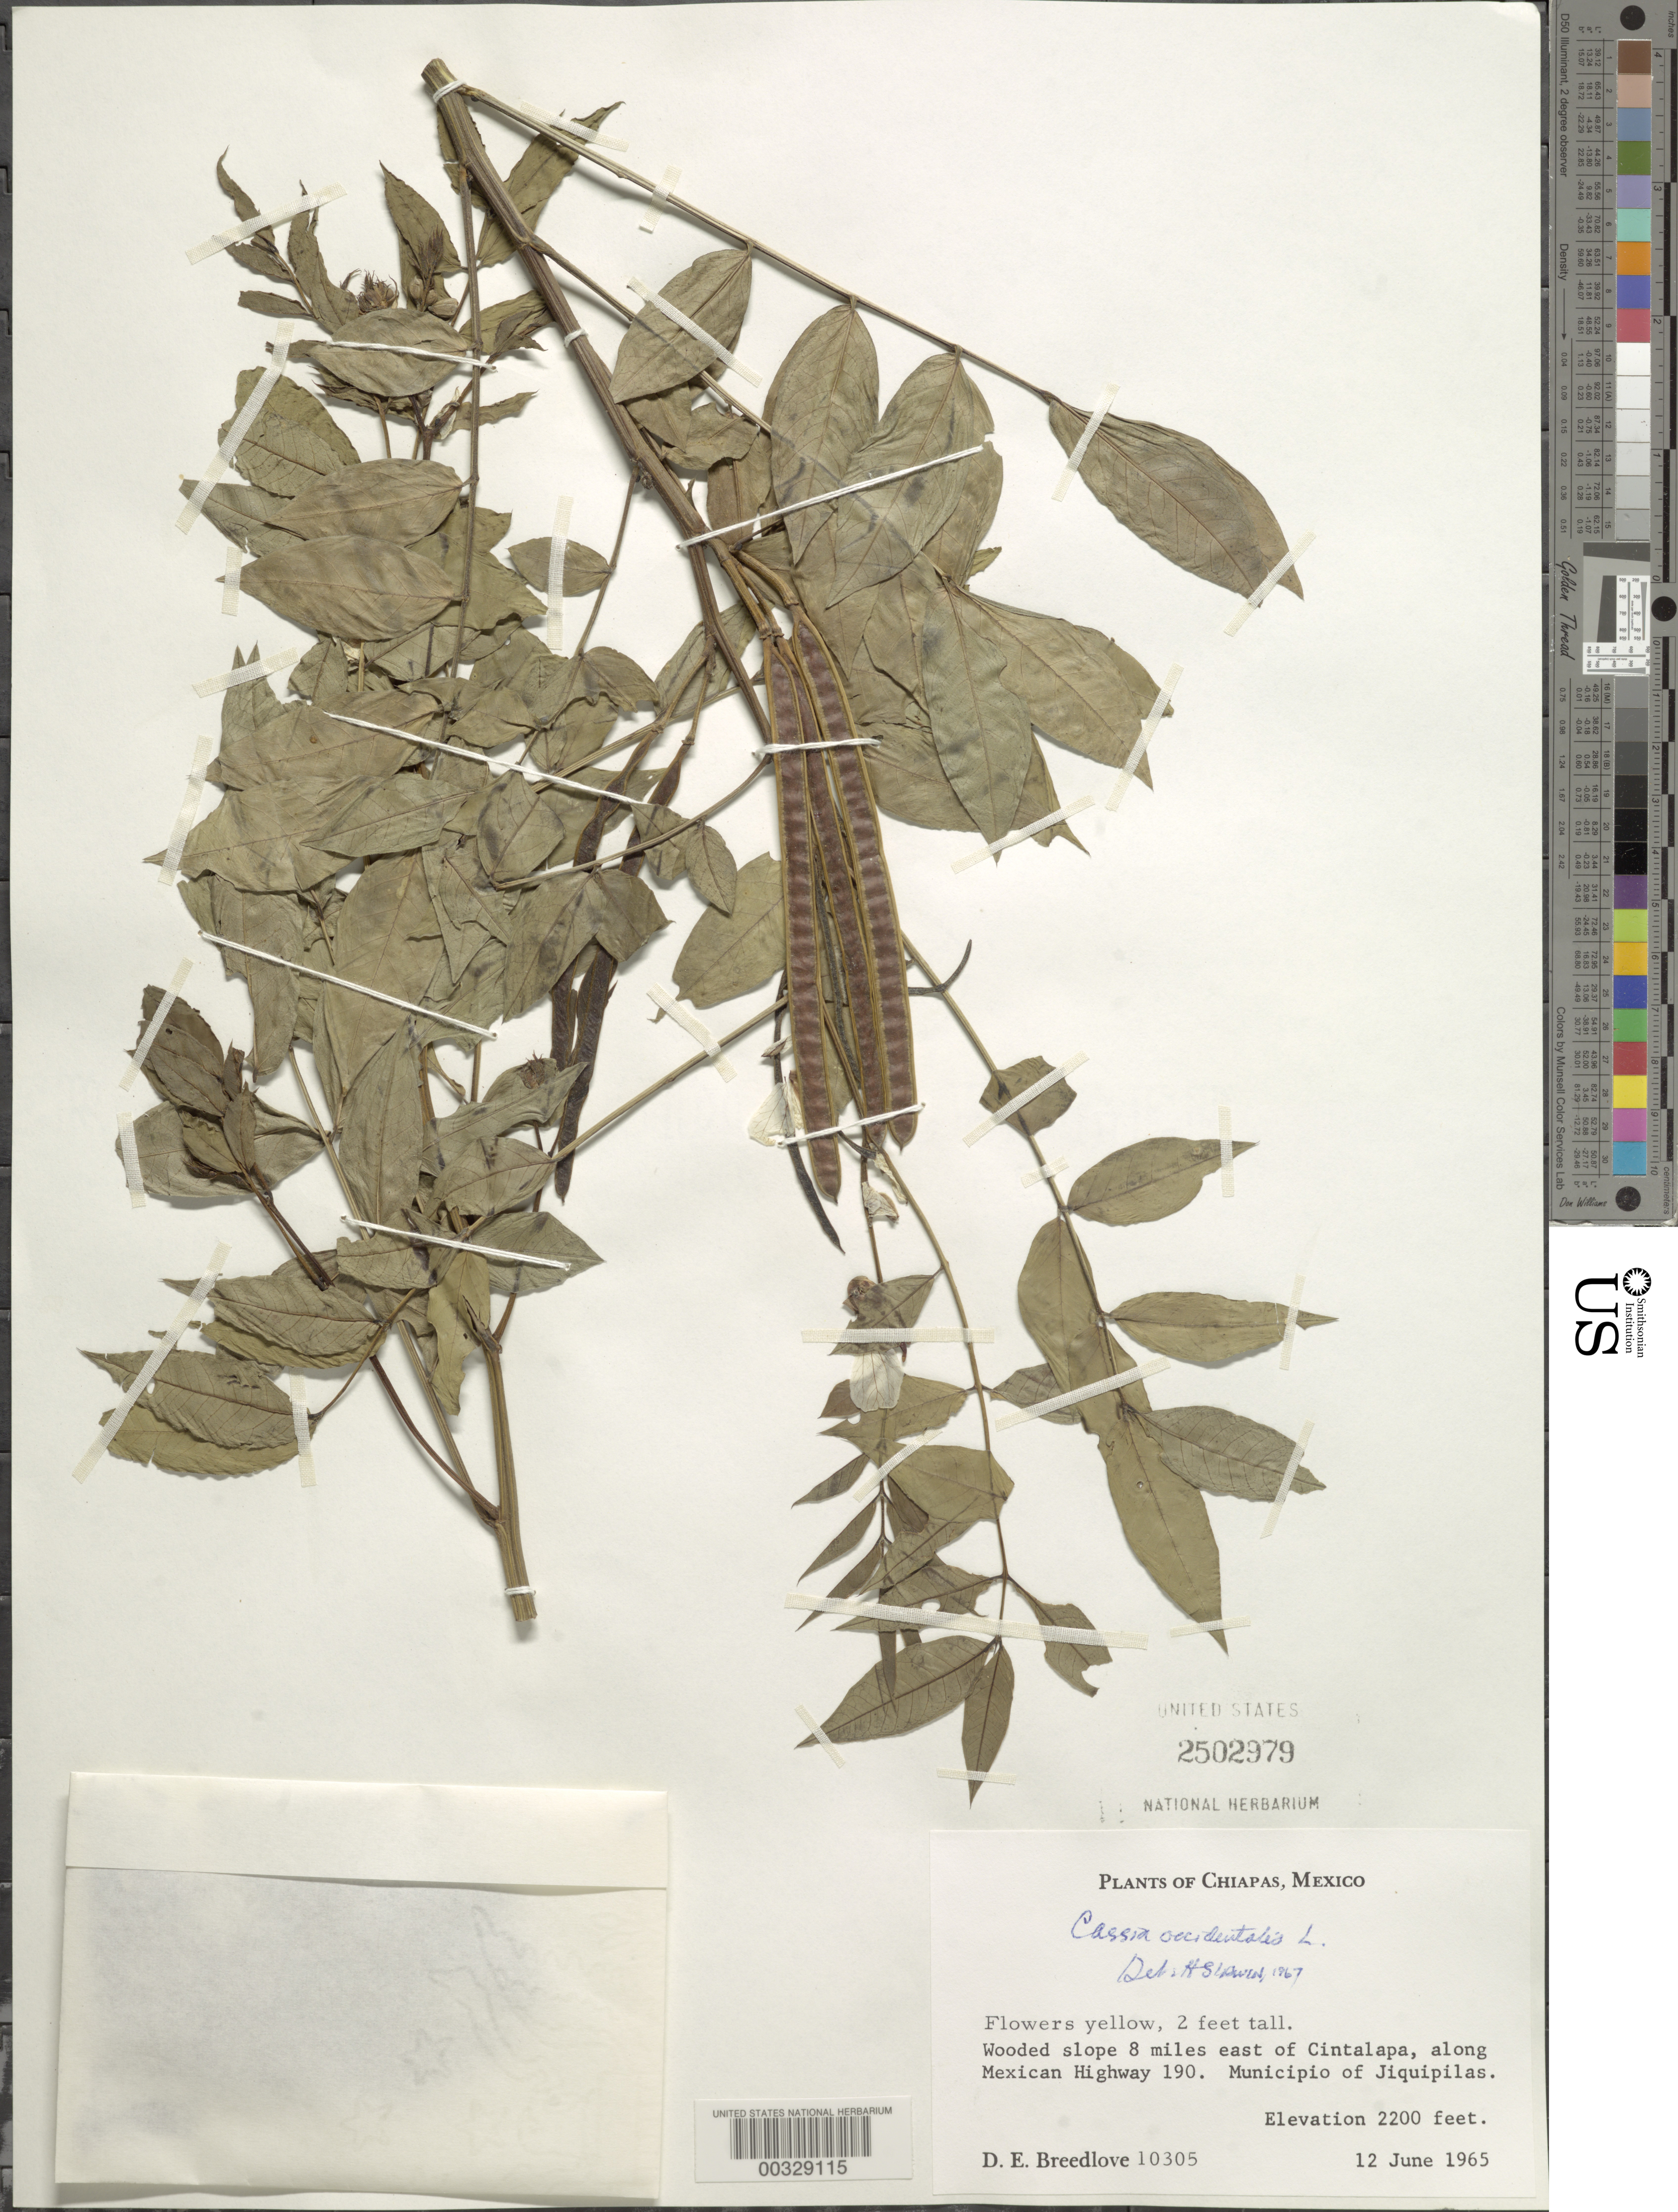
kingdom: Plantae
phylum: Tracheophyta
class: Magnoliopsida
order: Fabales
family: Fabaceae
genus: Senna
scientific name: Senna occidentalis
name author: (L.) Link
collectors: D. E. Breedlove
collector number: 10305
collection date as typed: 12 Jun 1965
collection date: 1965-06-12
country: Mexico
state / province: Chiapas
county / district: Jiquipilas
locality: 8 mi E of Cintalapa, along Mexican highway 190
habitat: Wooded slope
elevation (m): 671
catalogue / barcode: US 2502979